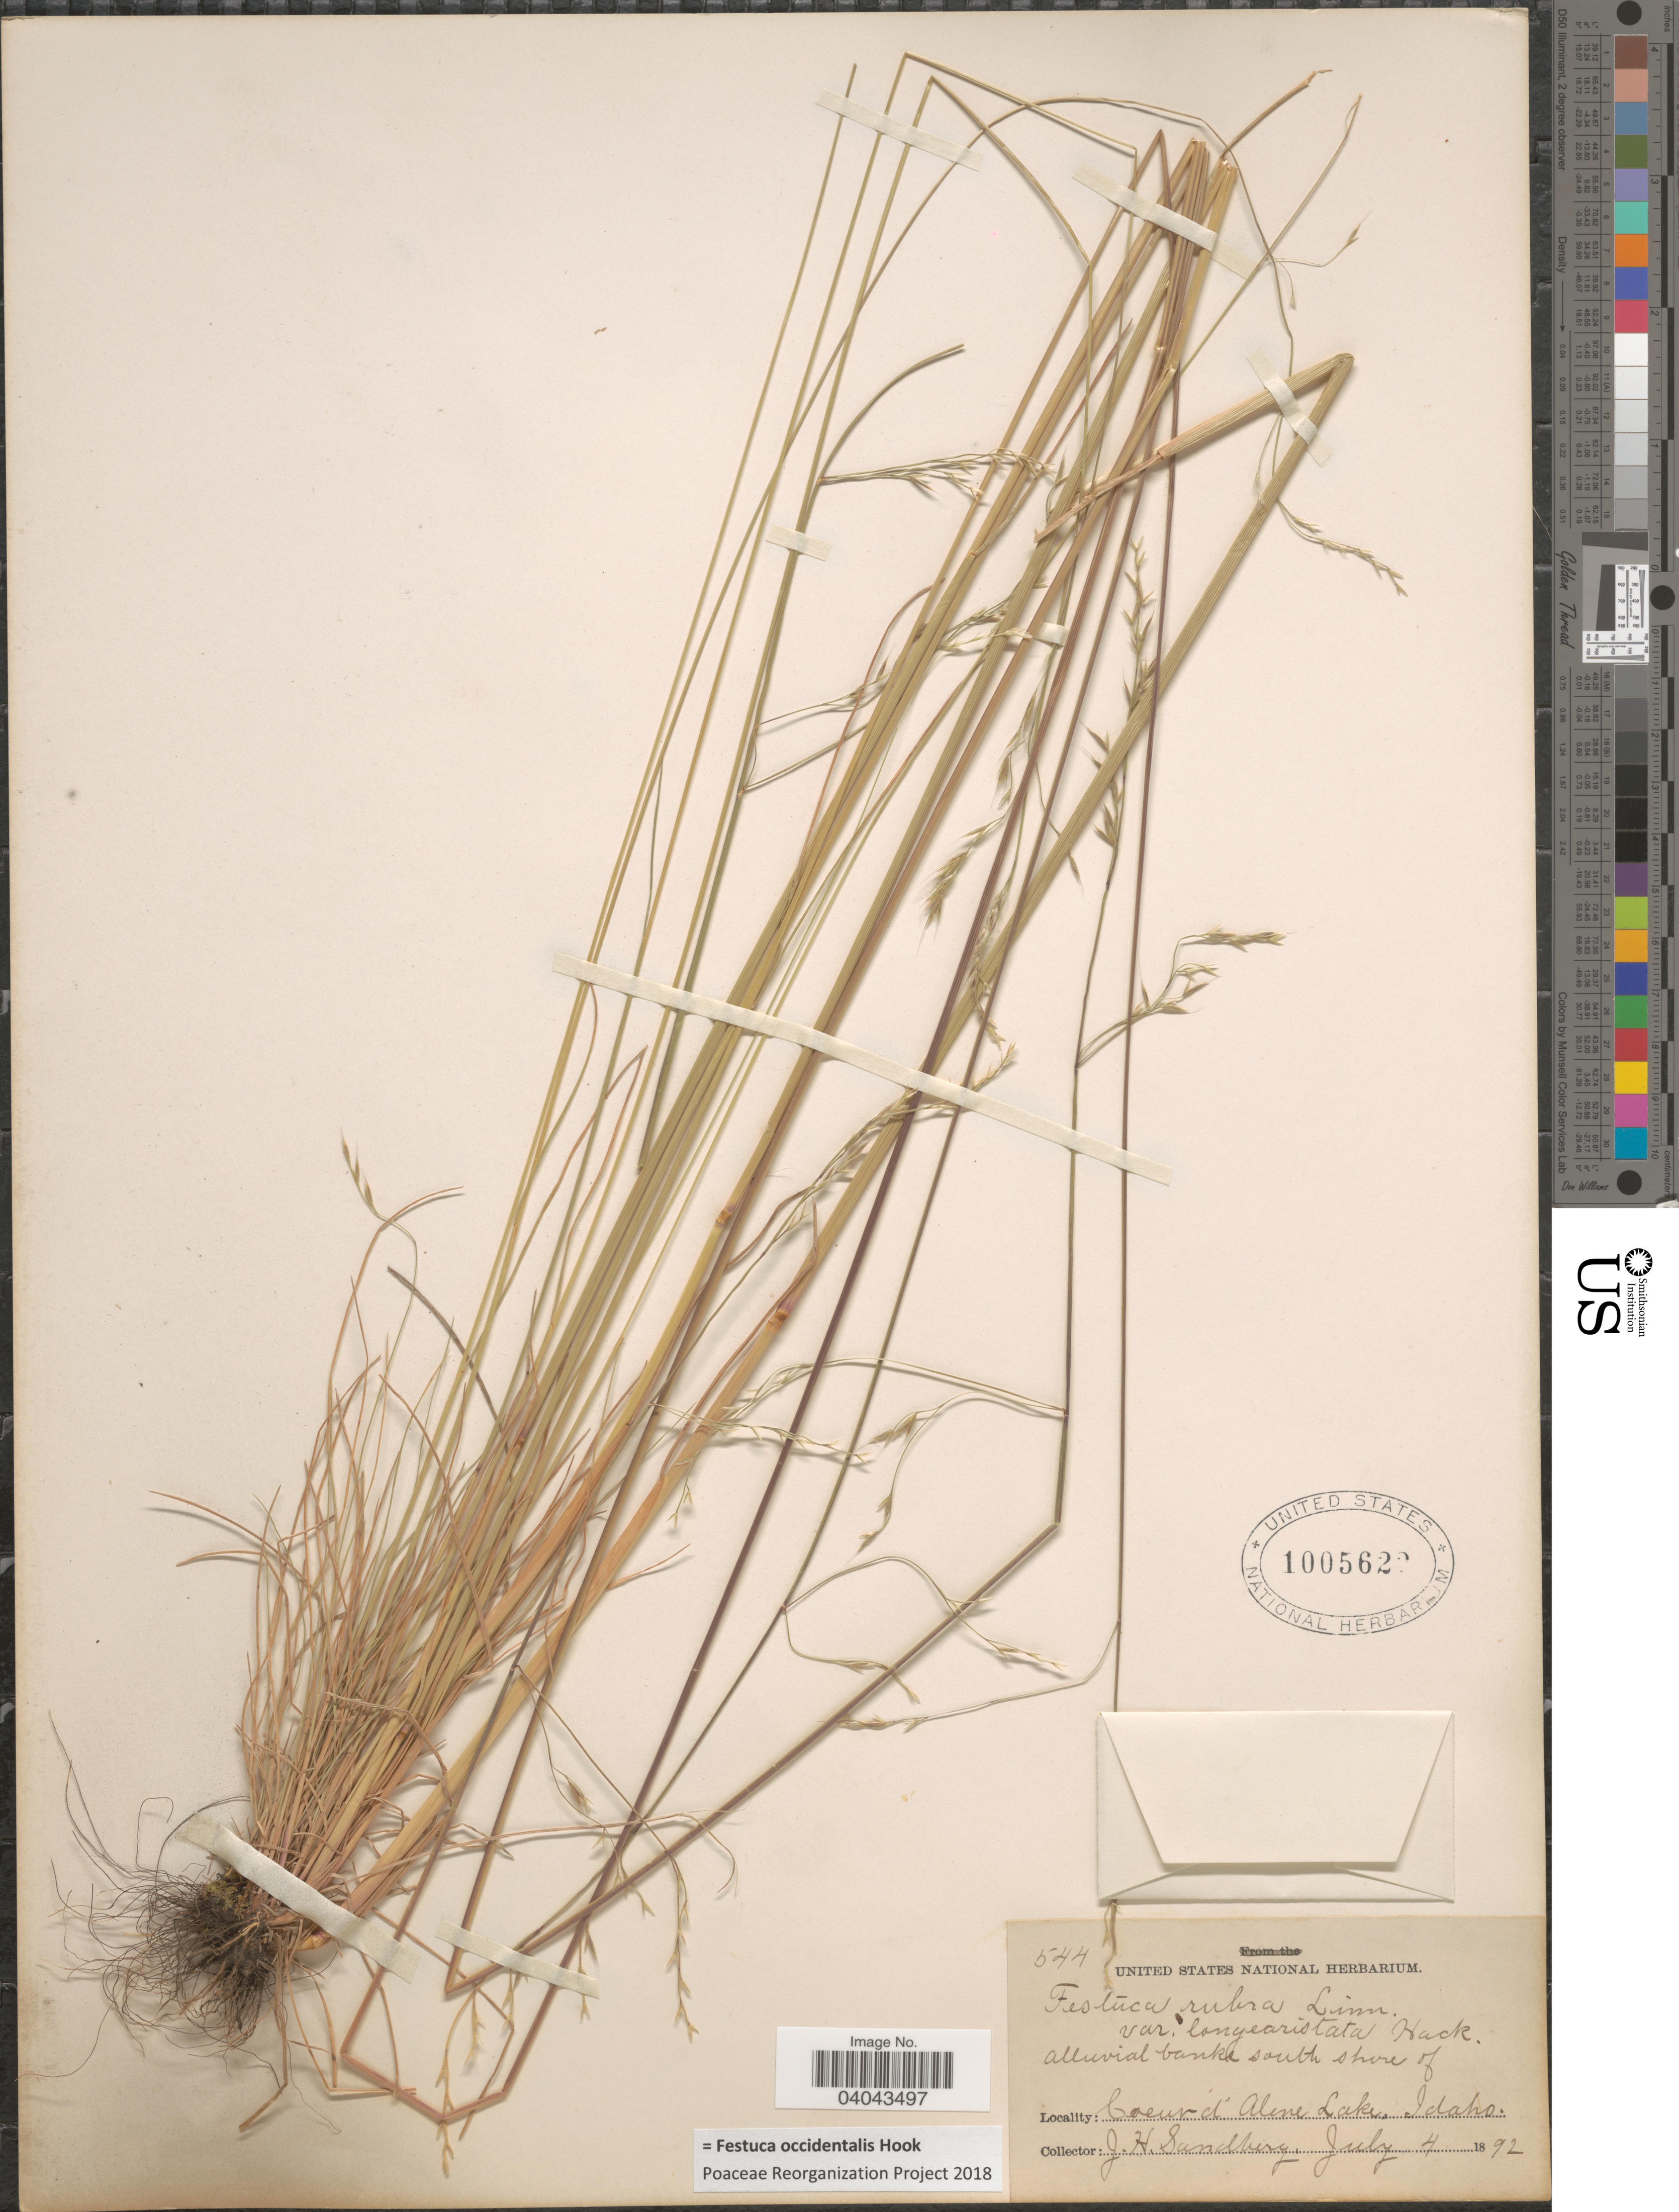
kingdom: Plantae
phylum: Tracheophyta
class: Liliopsida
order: Poales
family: Poaceae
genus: Festuca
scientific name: Festuca occidentalis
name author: Hook.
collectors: J. H. Sandberg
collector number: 544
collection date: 1892-07-04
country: United States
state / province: Idaho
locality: Alluvial banks south shore of Coeur d' Alene Lake.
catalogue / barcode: US 1005622